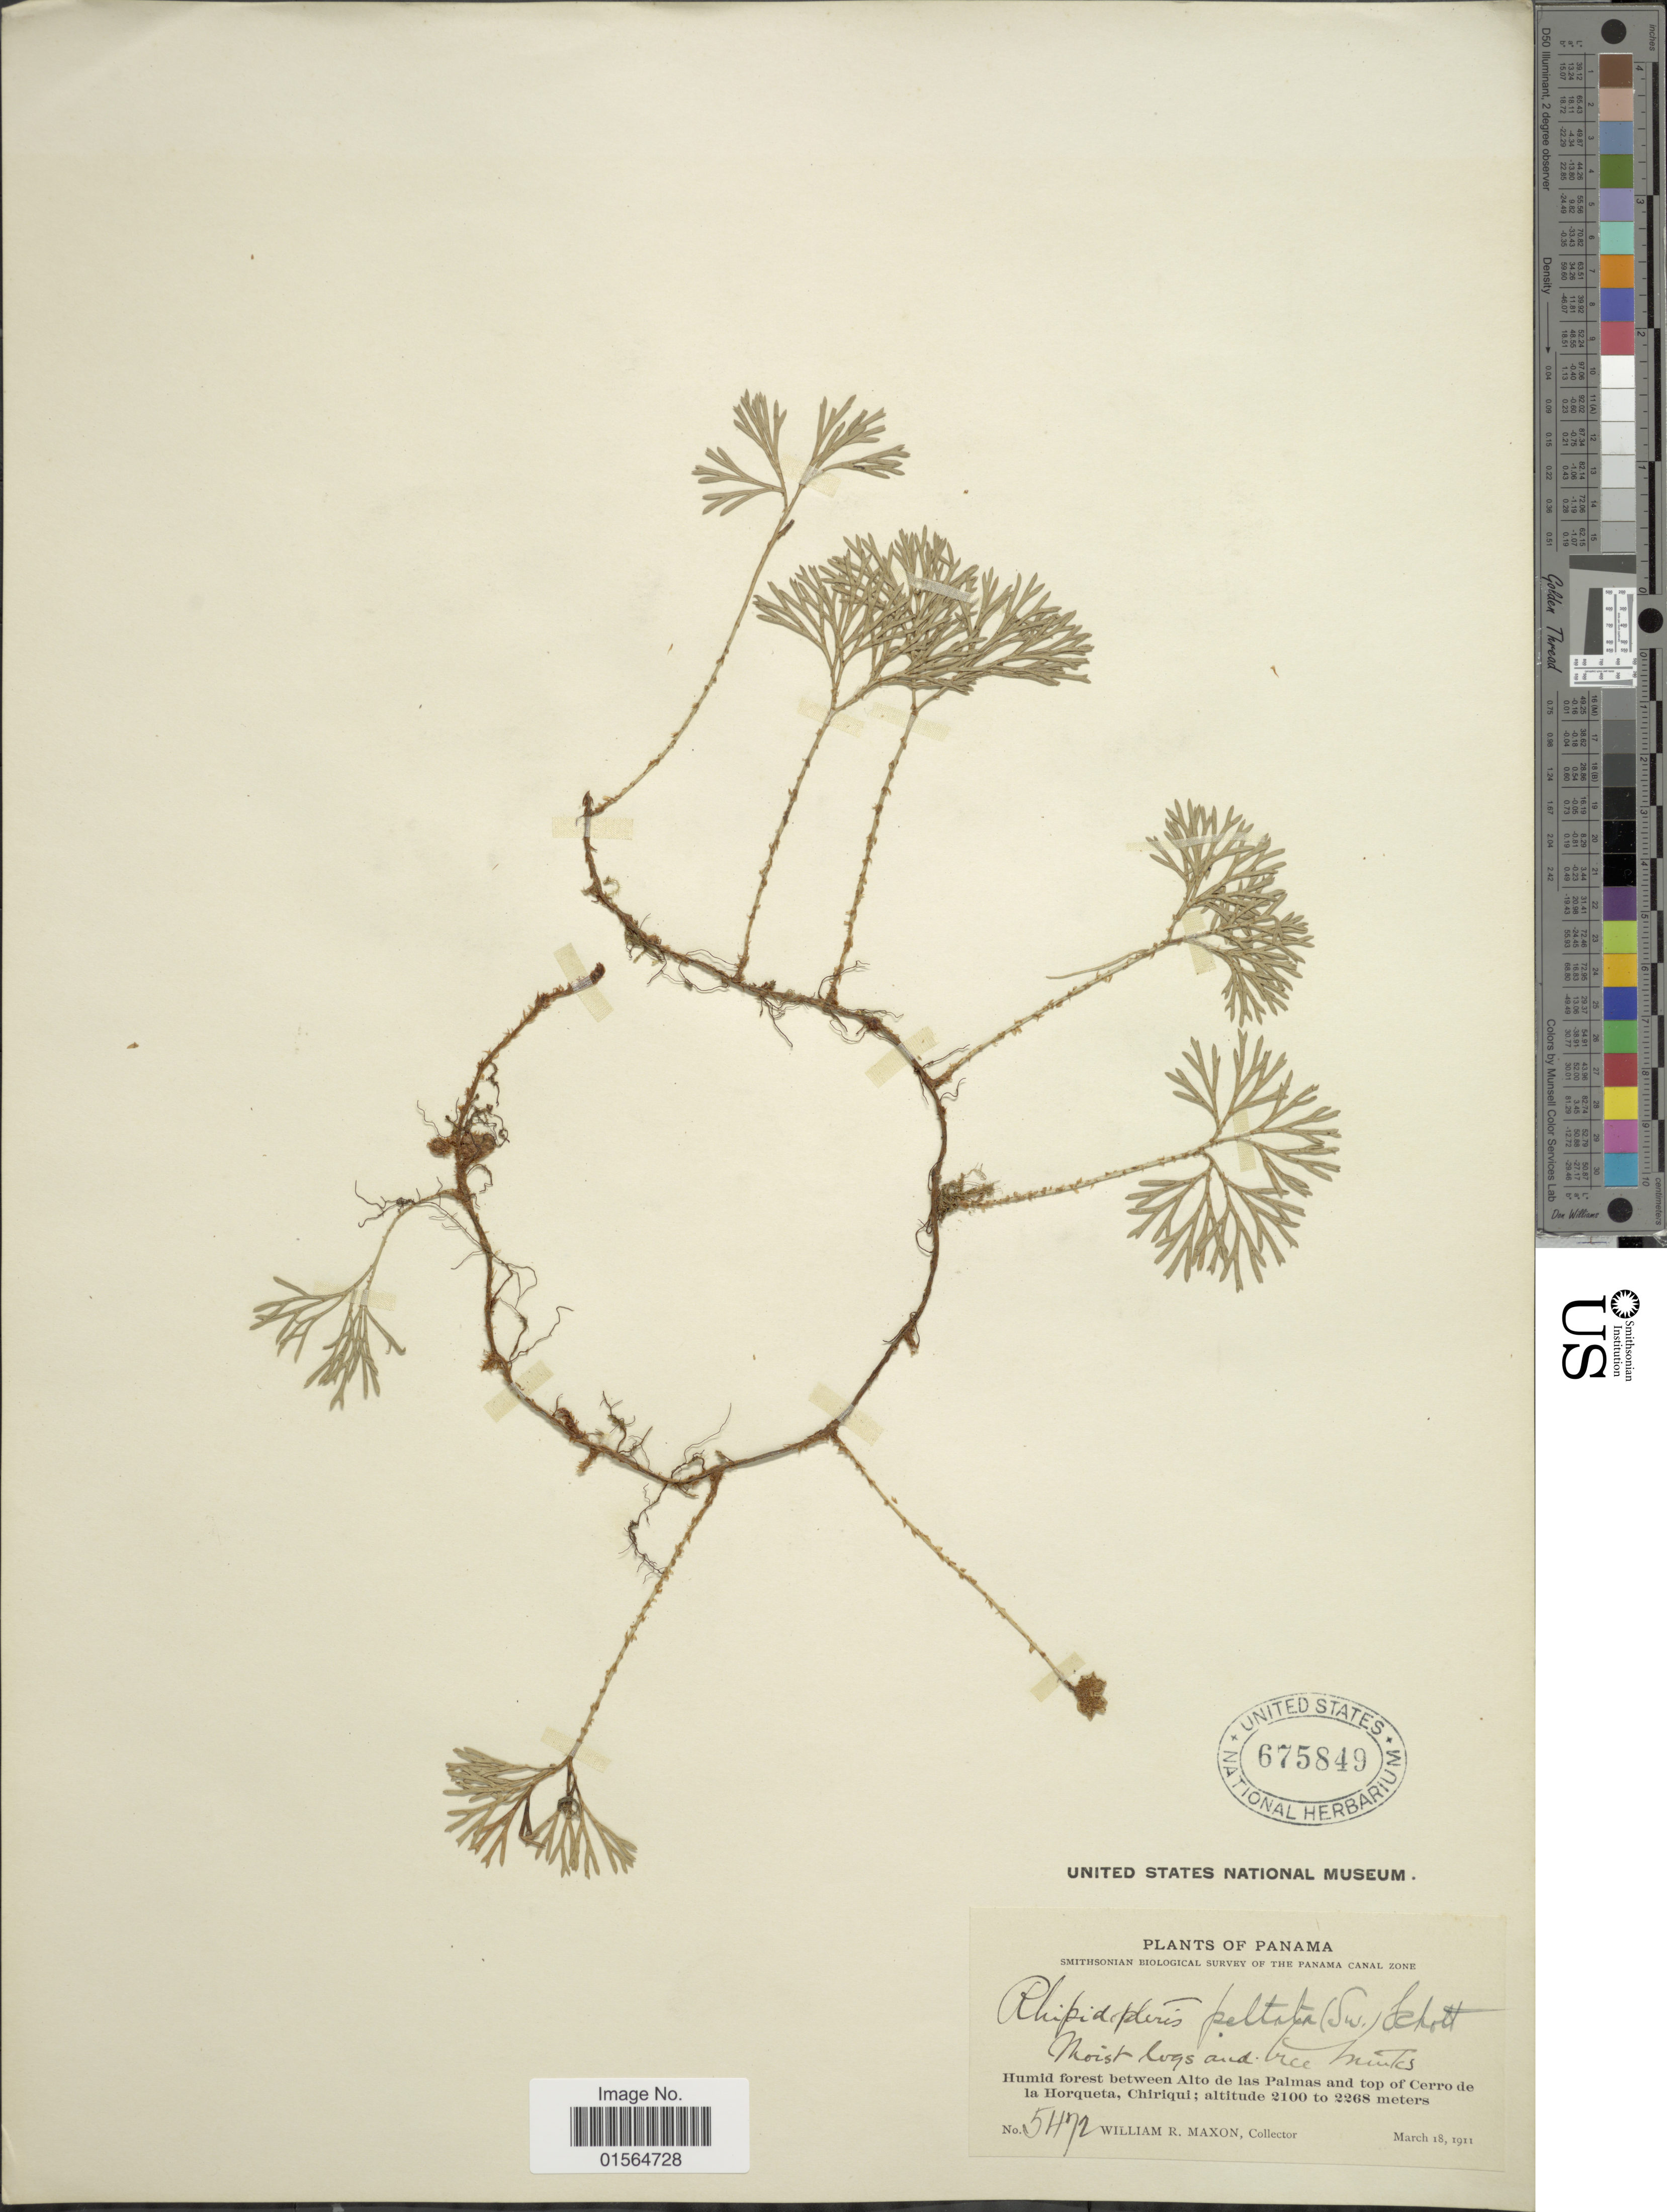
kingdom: Plantae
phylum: Tracheophyta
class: Polypodiopsida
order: Polypodiales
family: Dryopteridaceae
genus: Elaphoglossum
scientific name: Elaphoglossum peltatum f. peltatum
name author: (Sw.) Urb.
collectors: W. R. Maxon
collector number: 5472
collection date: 1911-03-18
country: Panama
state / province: Chiriqui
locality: Humid forest between Alto de las Palmas and top of Cerro de la Horqueta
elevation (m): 2100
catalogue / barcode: US 675849